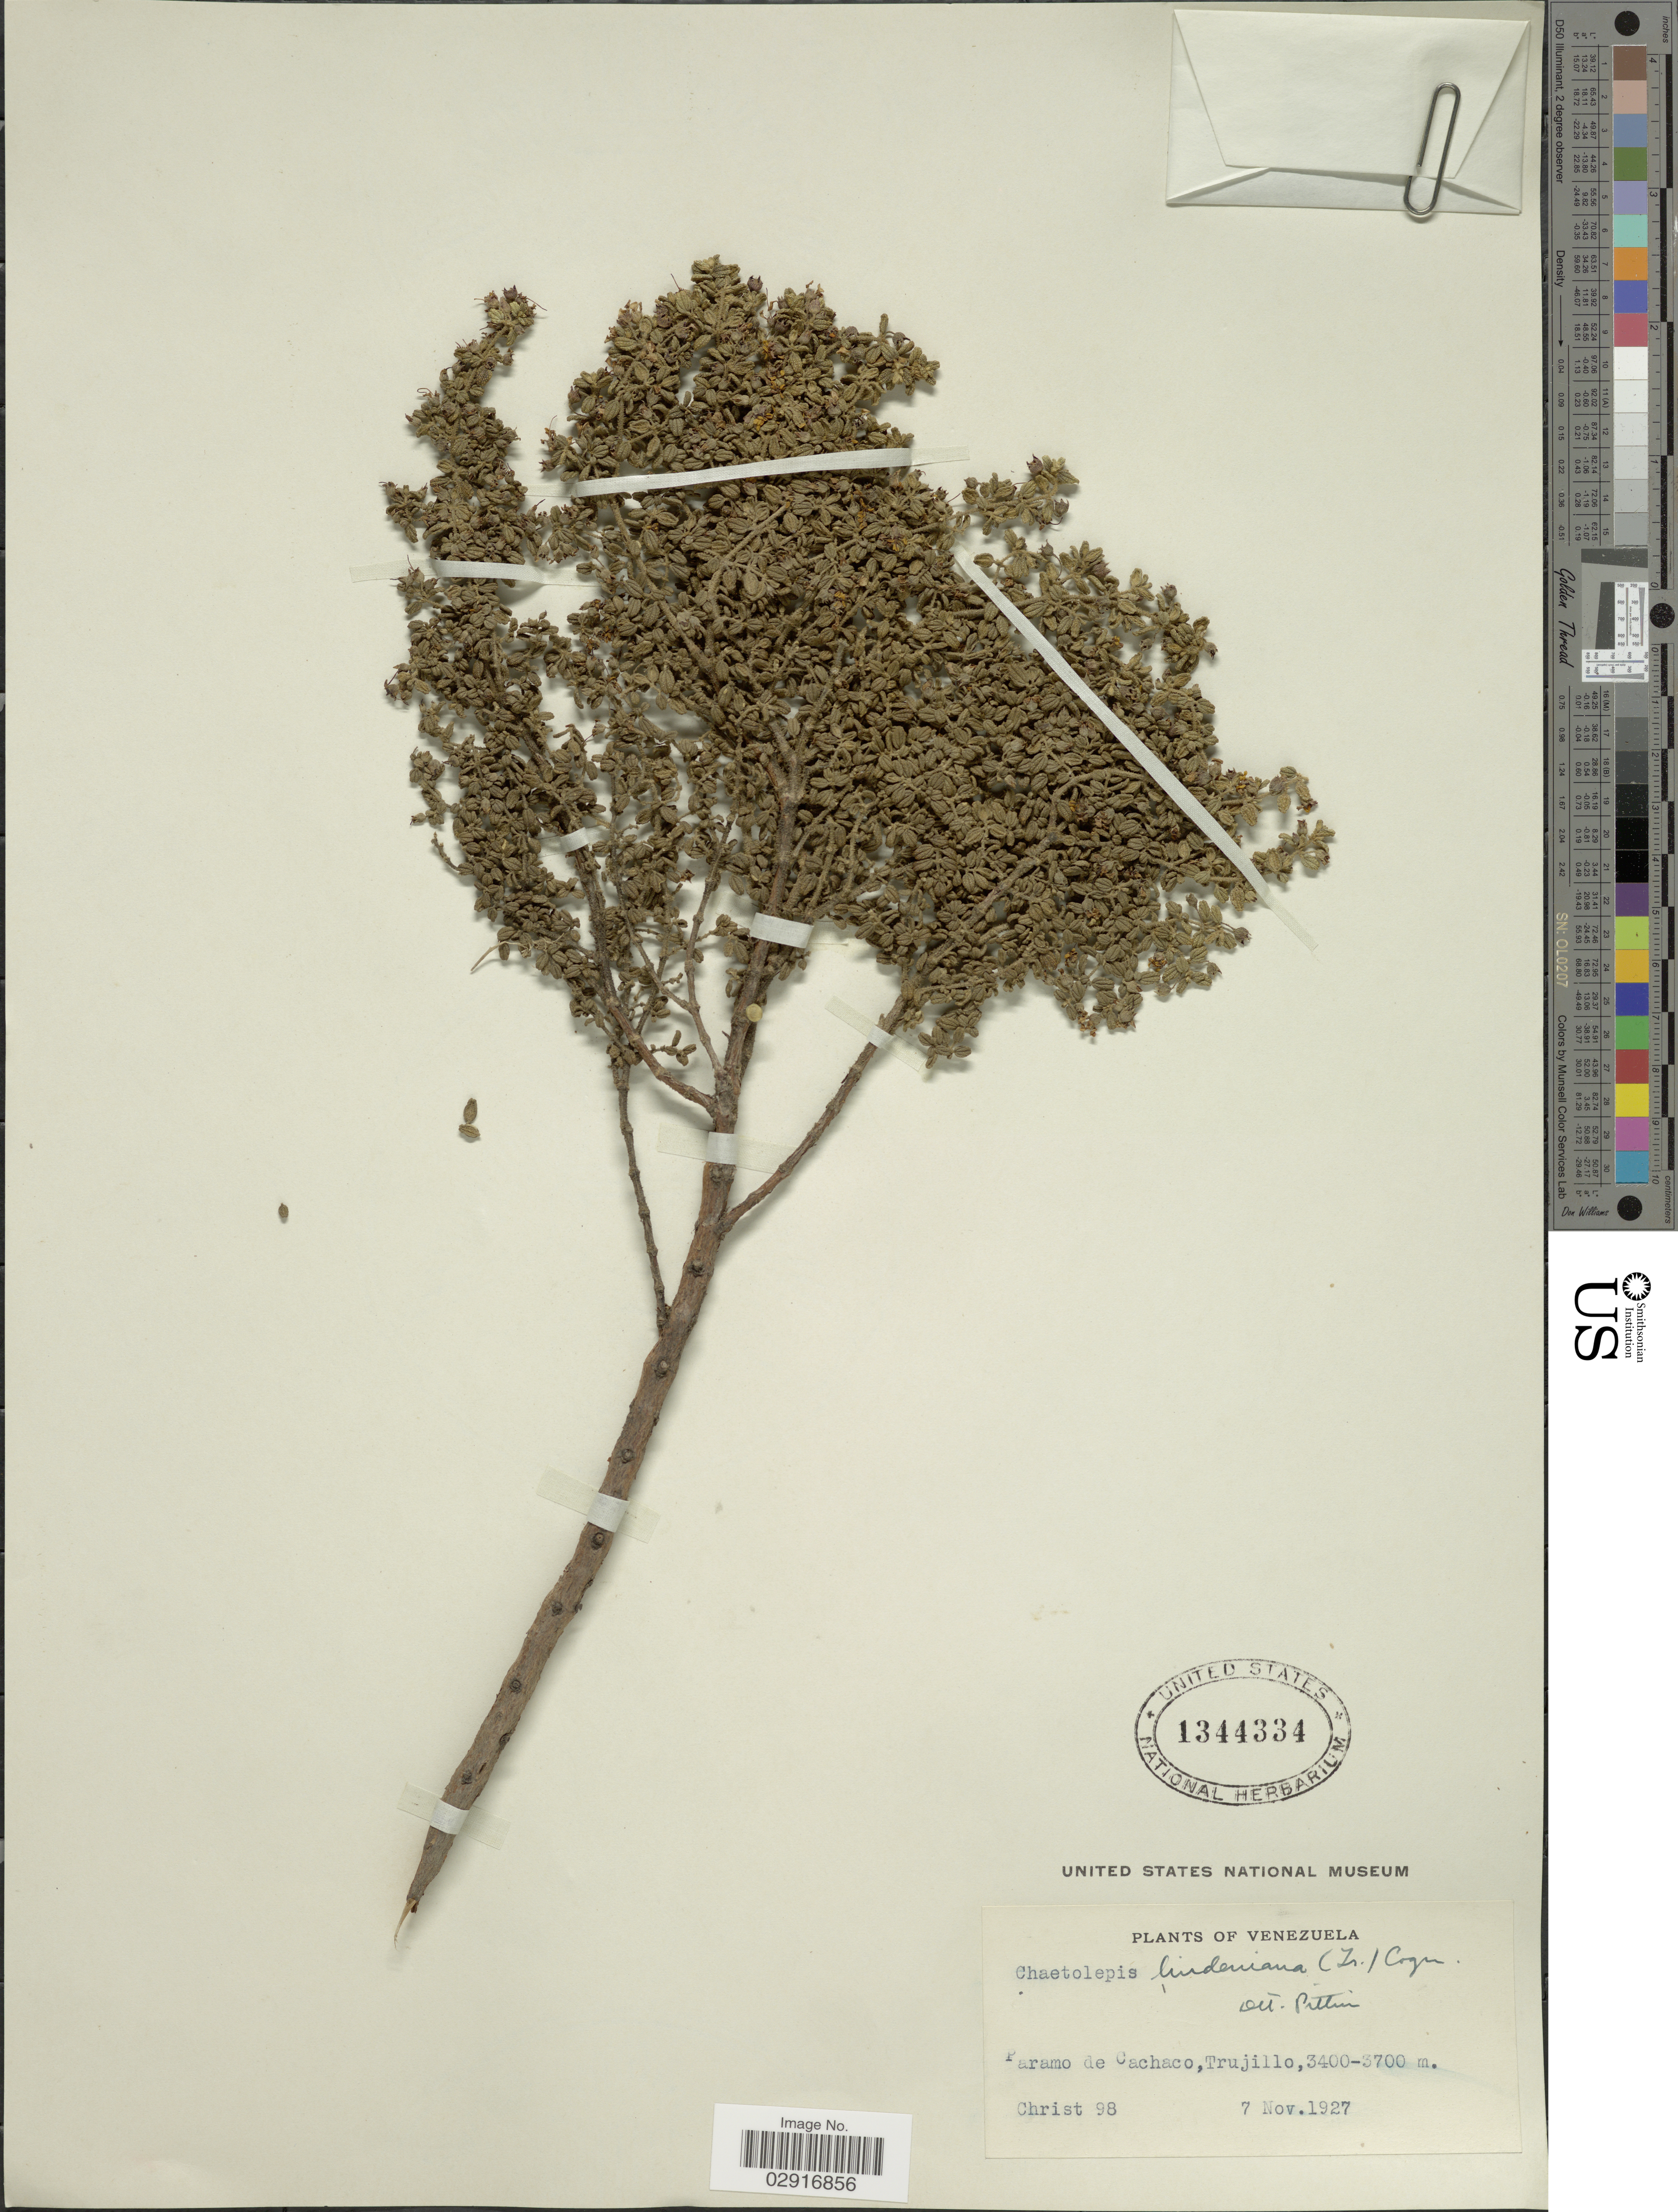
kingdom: Plantae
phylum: Tracheophyta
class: Magnoliopsida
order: Myrtales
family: Melastomataceae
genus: Chaetolepis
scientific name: Chaetolepis lindeniana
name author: (Naudin) Triana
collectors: Christ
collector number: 98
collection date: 1927-11-07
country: Venezuela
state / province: Trujillo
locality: Paramo de Cachaco.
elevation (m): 3400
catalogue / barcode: US 1344334